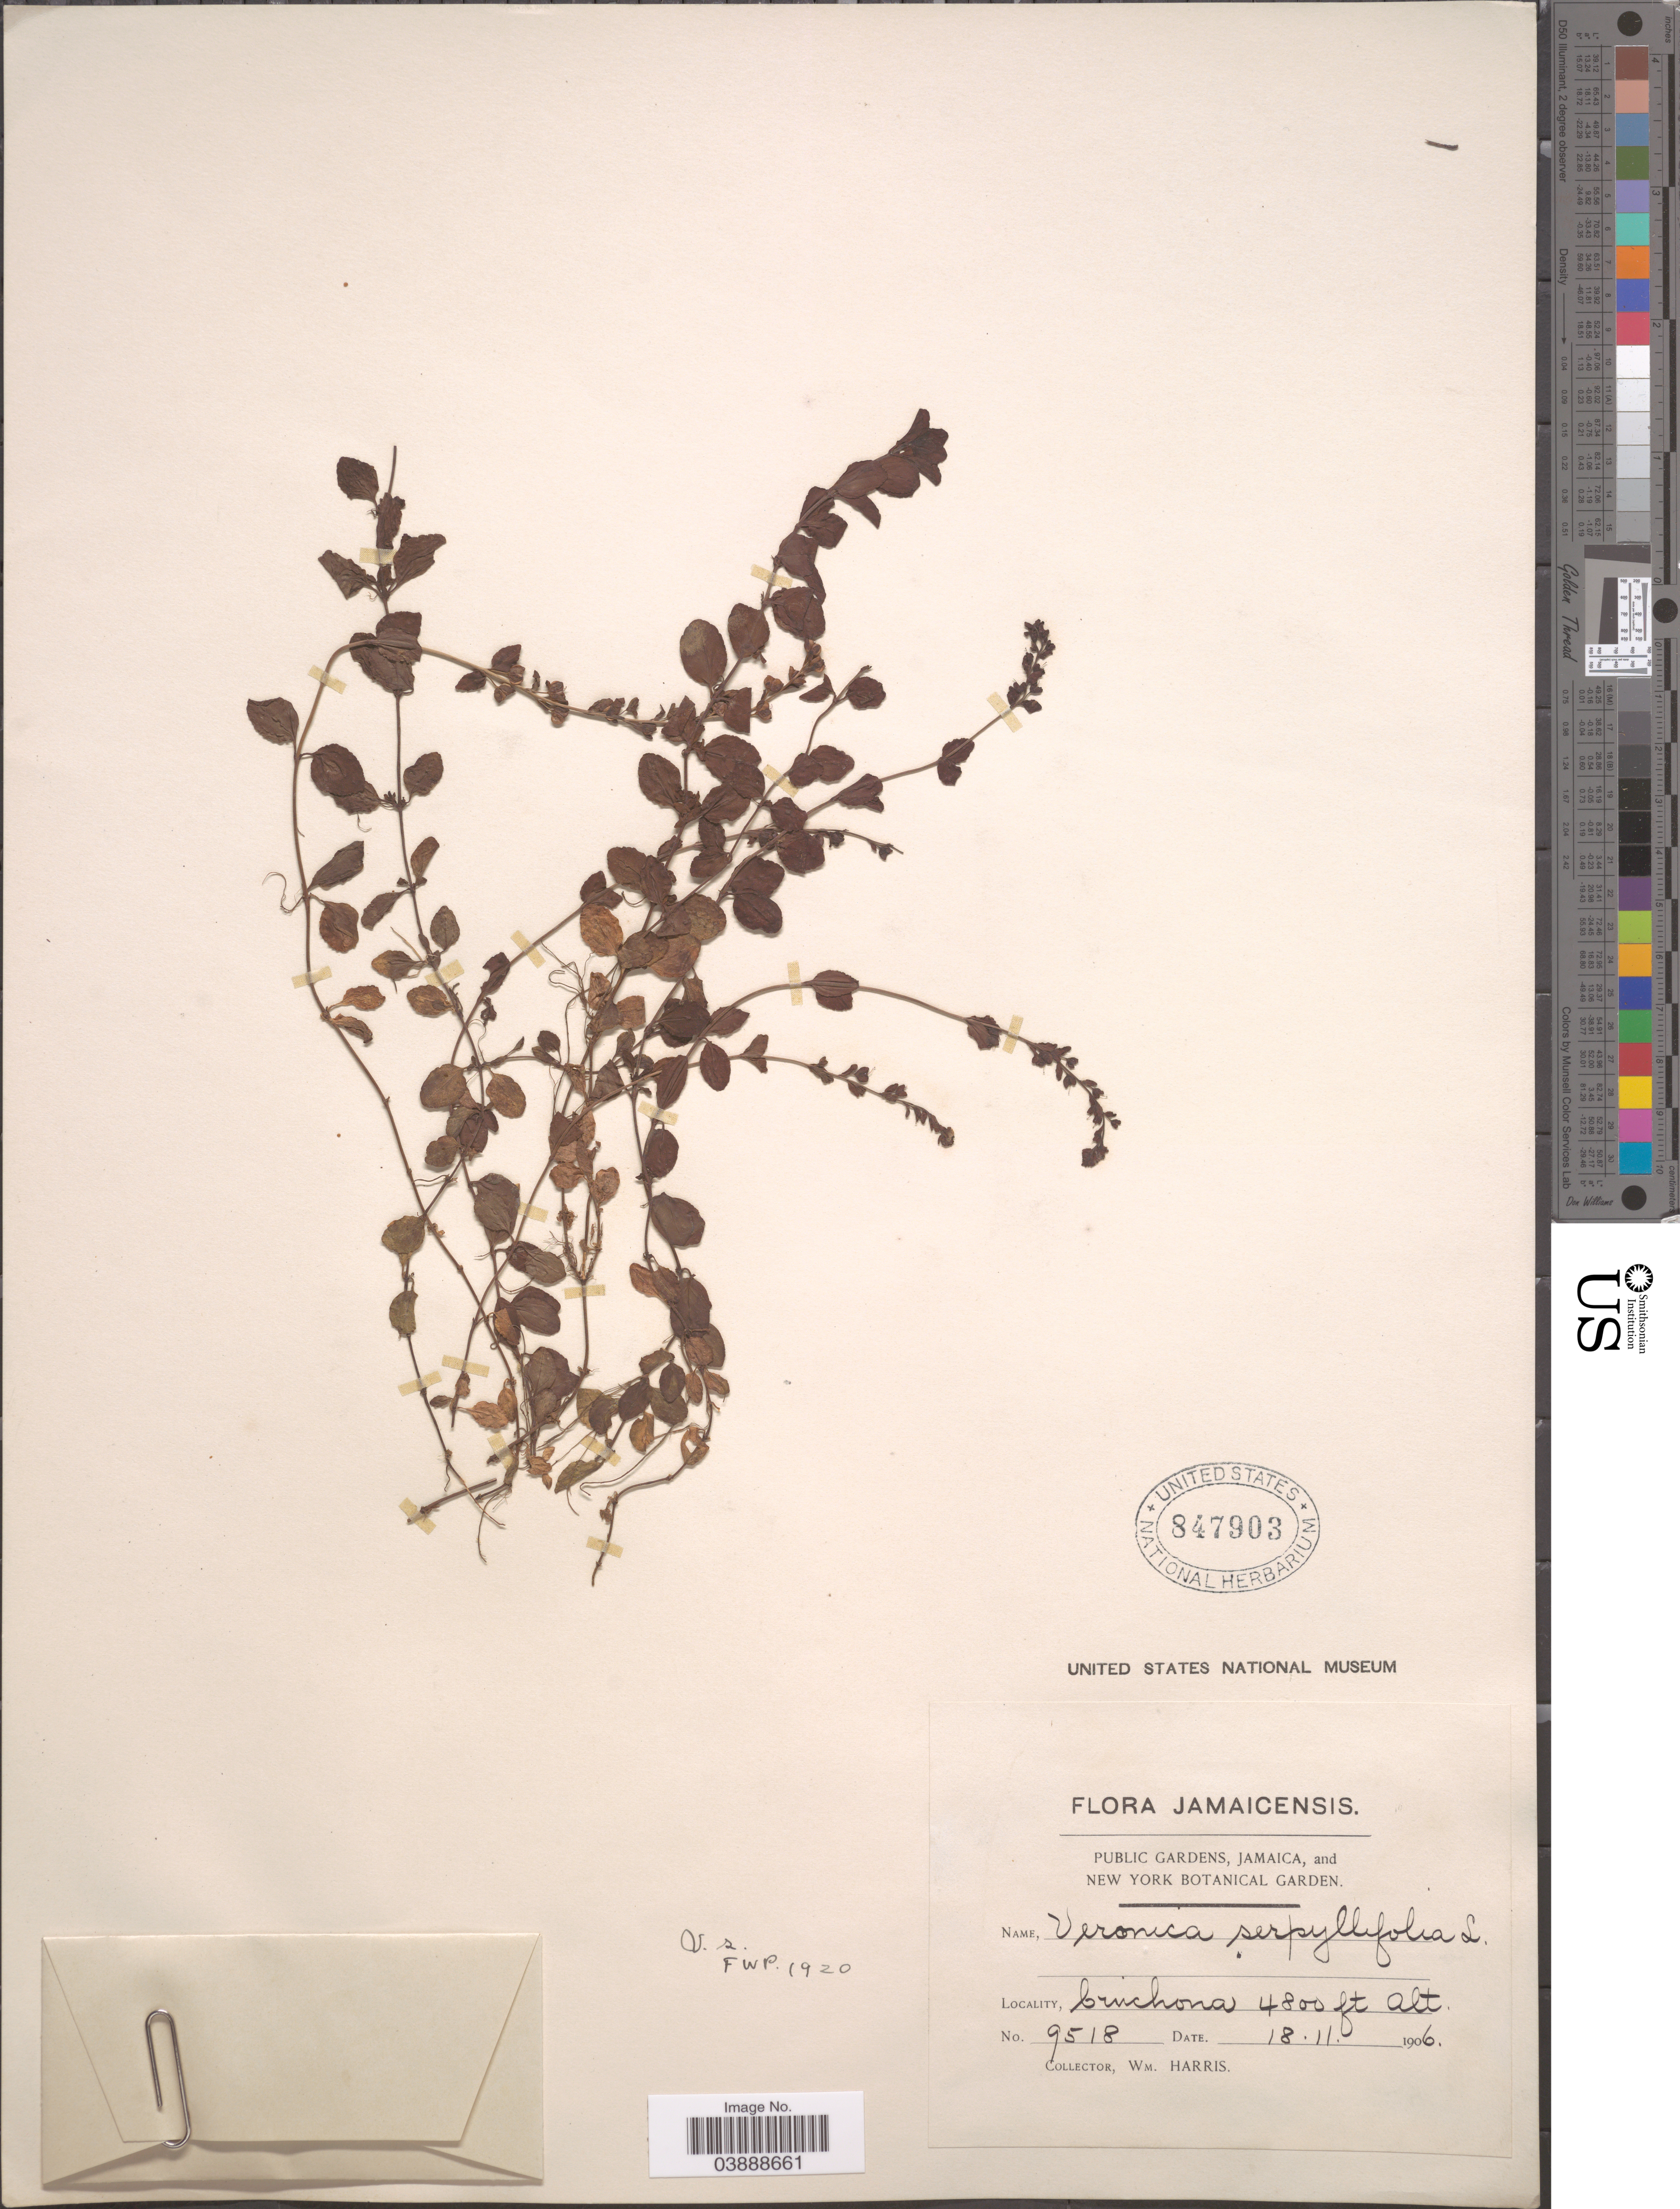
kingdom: Plantae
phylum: Tracheophyta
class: Magnoliopsida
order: Lamiales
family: Plantaginaceae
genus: Veronica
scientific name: Veronica serpyllifolia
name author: L.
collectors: W. Harris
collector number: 9518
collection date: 1906-11-18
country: Jamaica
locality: Cinchona.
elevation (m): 1463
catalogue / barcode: US 847903